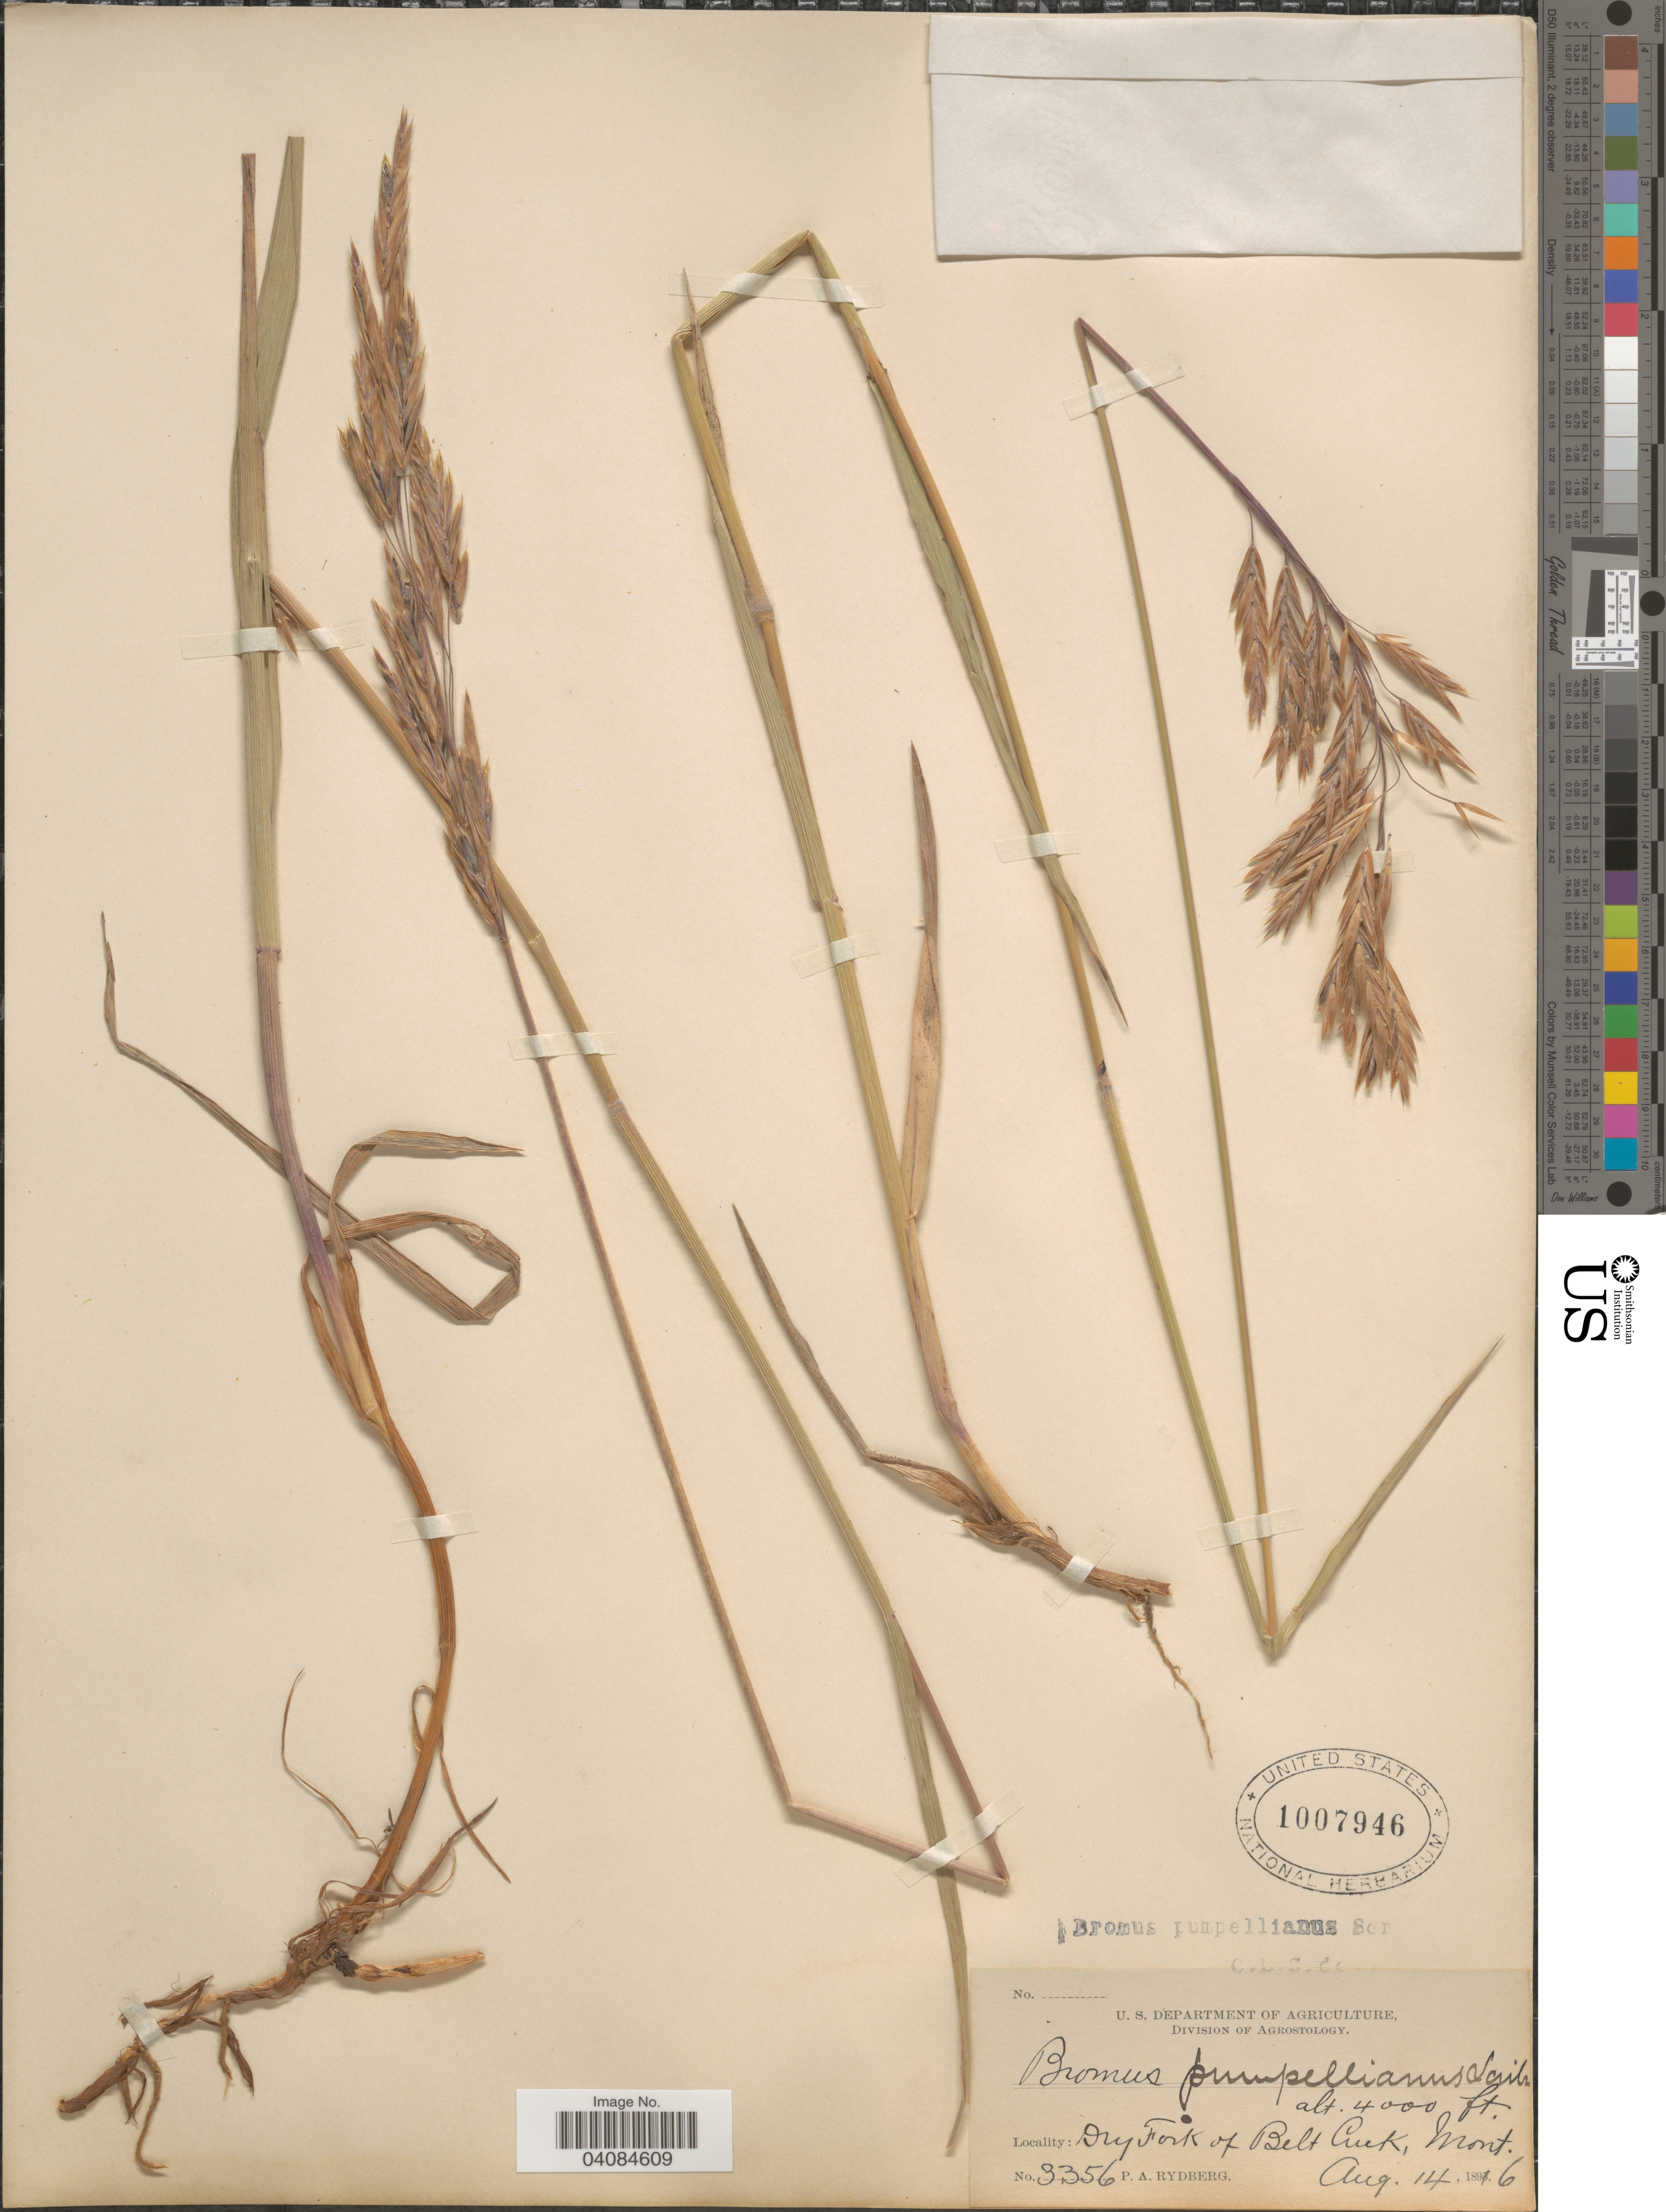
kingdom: Plantae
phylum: Tracheophyta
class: Liliopsida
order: Poales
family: Poaceae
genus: Bromus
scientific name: Bromus pumpellianus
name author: Scribn.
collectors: P. A. Rydberg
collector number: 3356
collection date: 1896-08-14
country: United States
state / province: Montana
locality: Dry Fork of Belt Creek.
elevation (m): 1219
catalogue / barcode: US 1007946